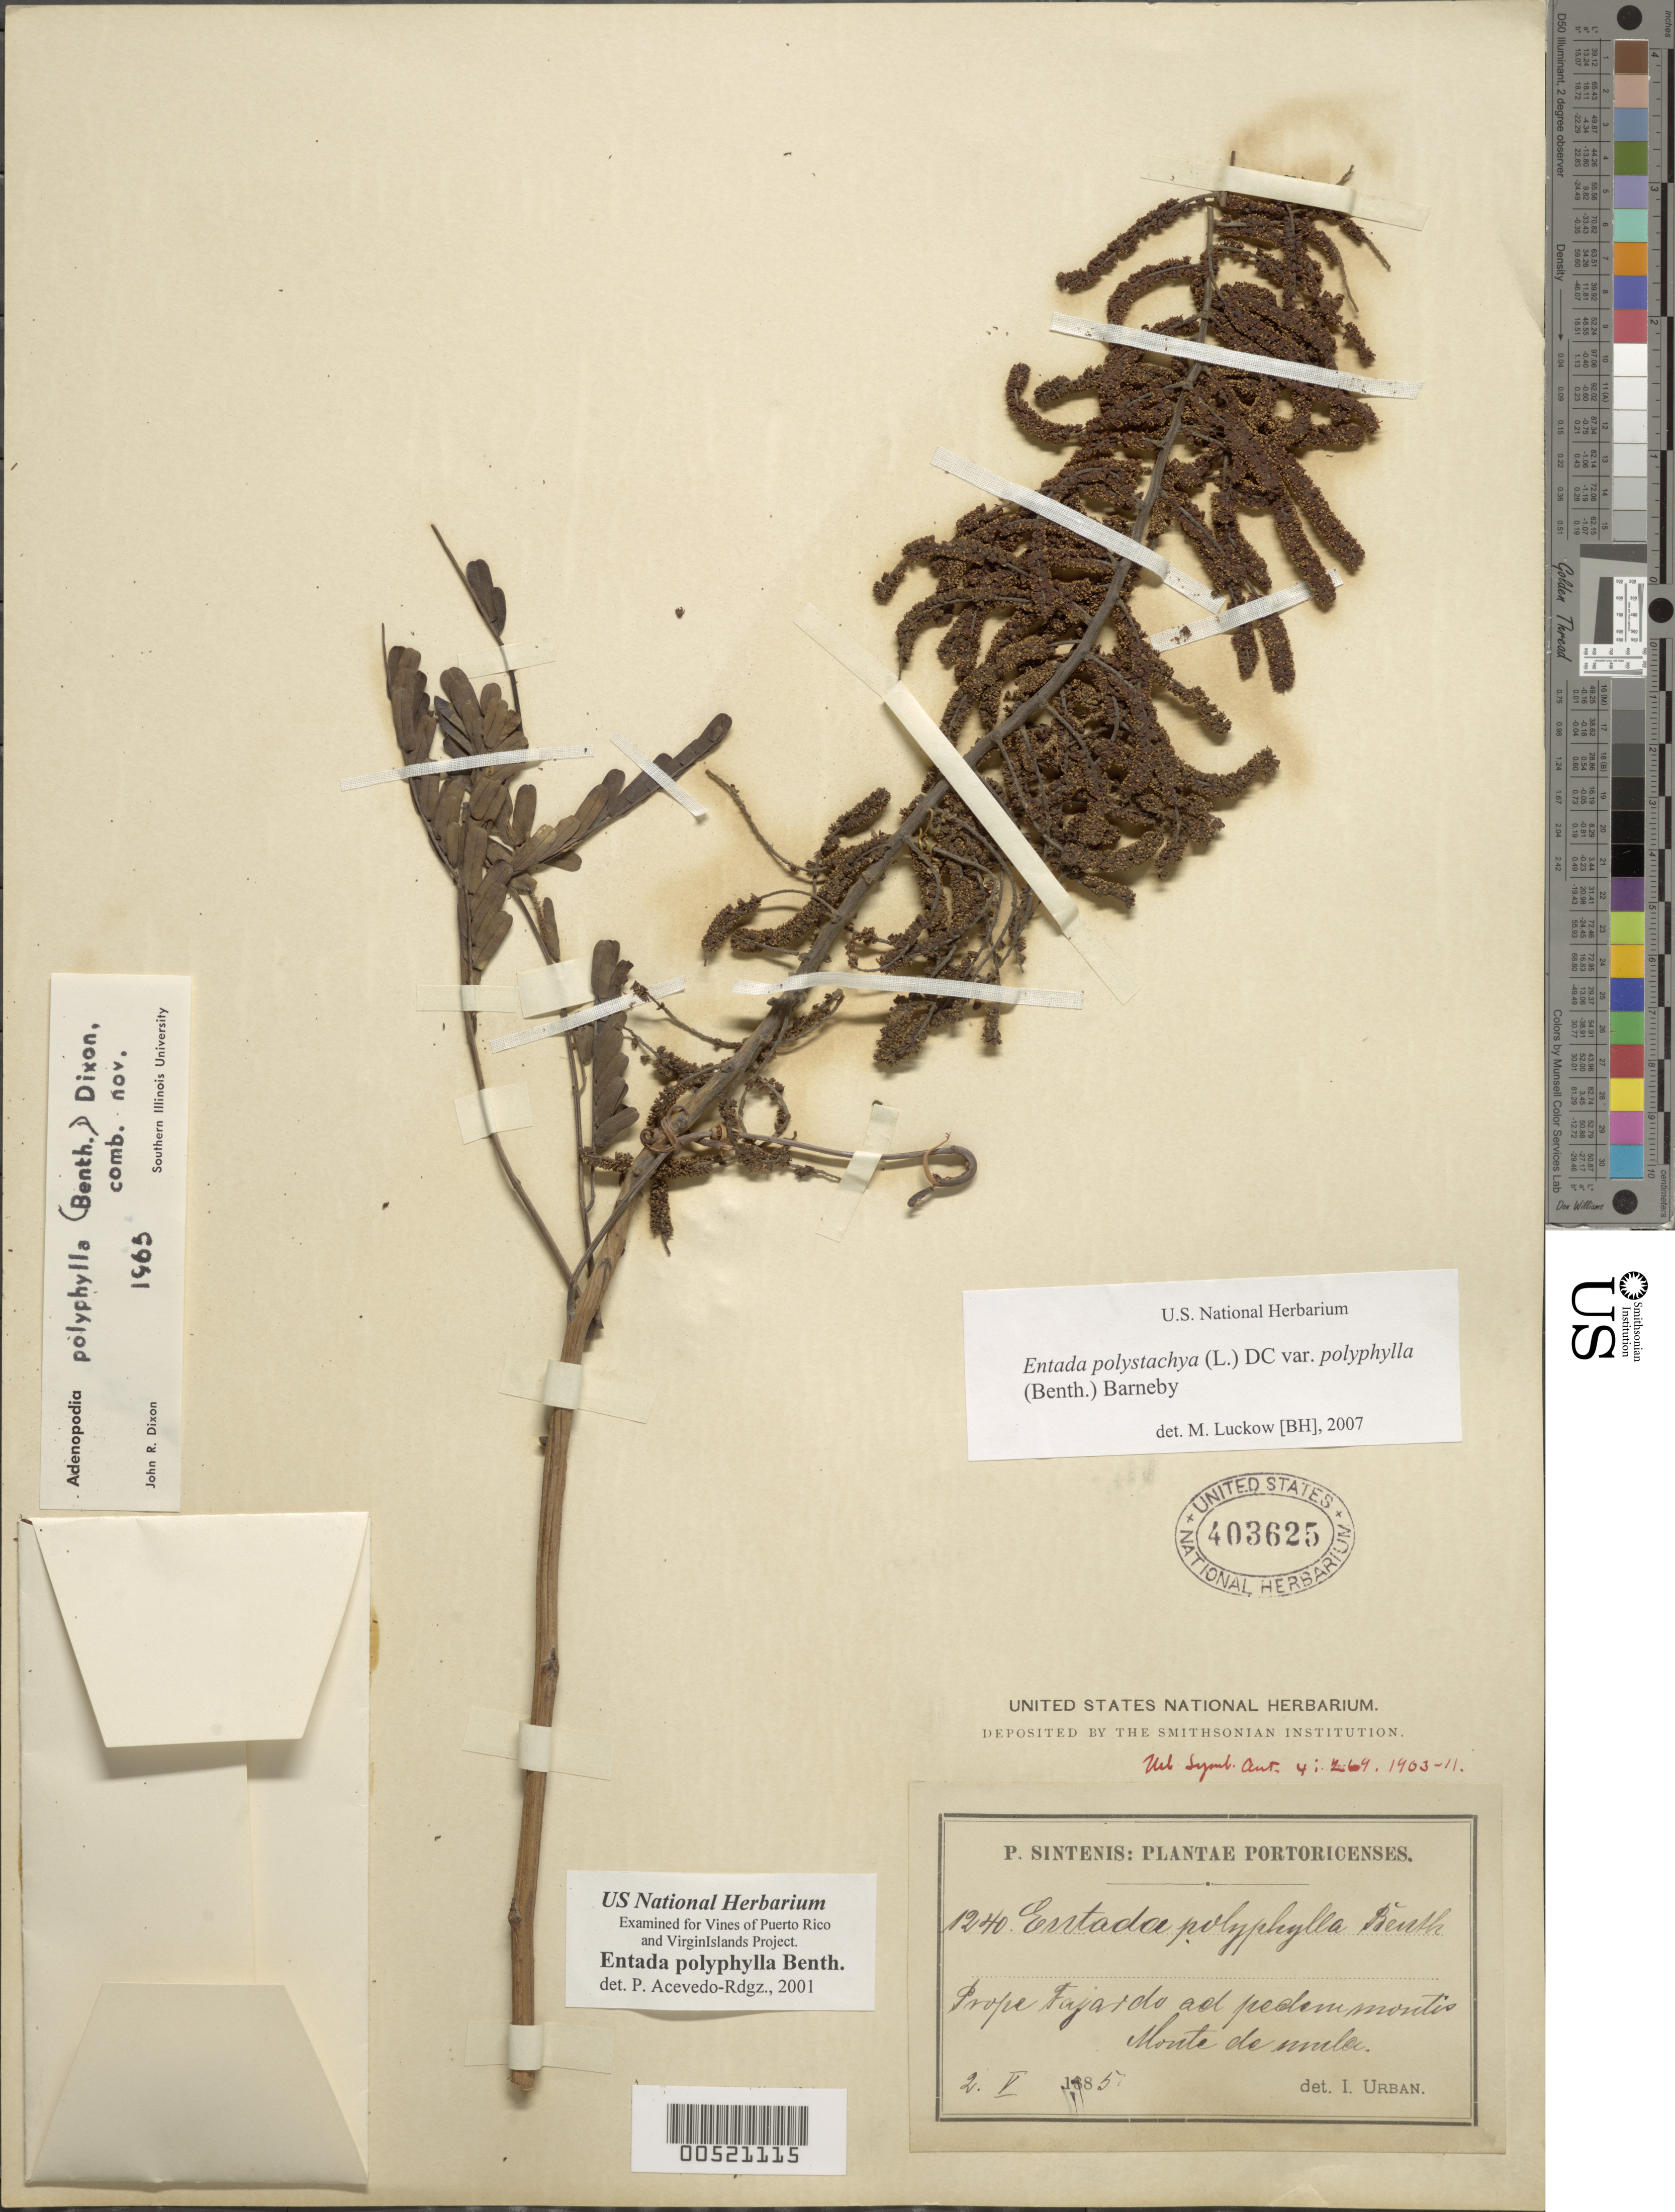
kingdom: Plantae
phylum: Tracheophyta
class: Magnoliopsida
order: Fabales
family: Fabaceae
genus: Entada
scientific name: Entada polystachya var. polyphylla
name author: (Benth.) Barneby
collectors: P. Sintenis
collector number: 1240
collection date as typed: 02 May 1885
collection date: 1885-05-02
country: Puerto Rico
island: Greater Antilles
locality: Prope Fajardo ad pedem montis Monte de umula.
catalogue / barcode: US 403625